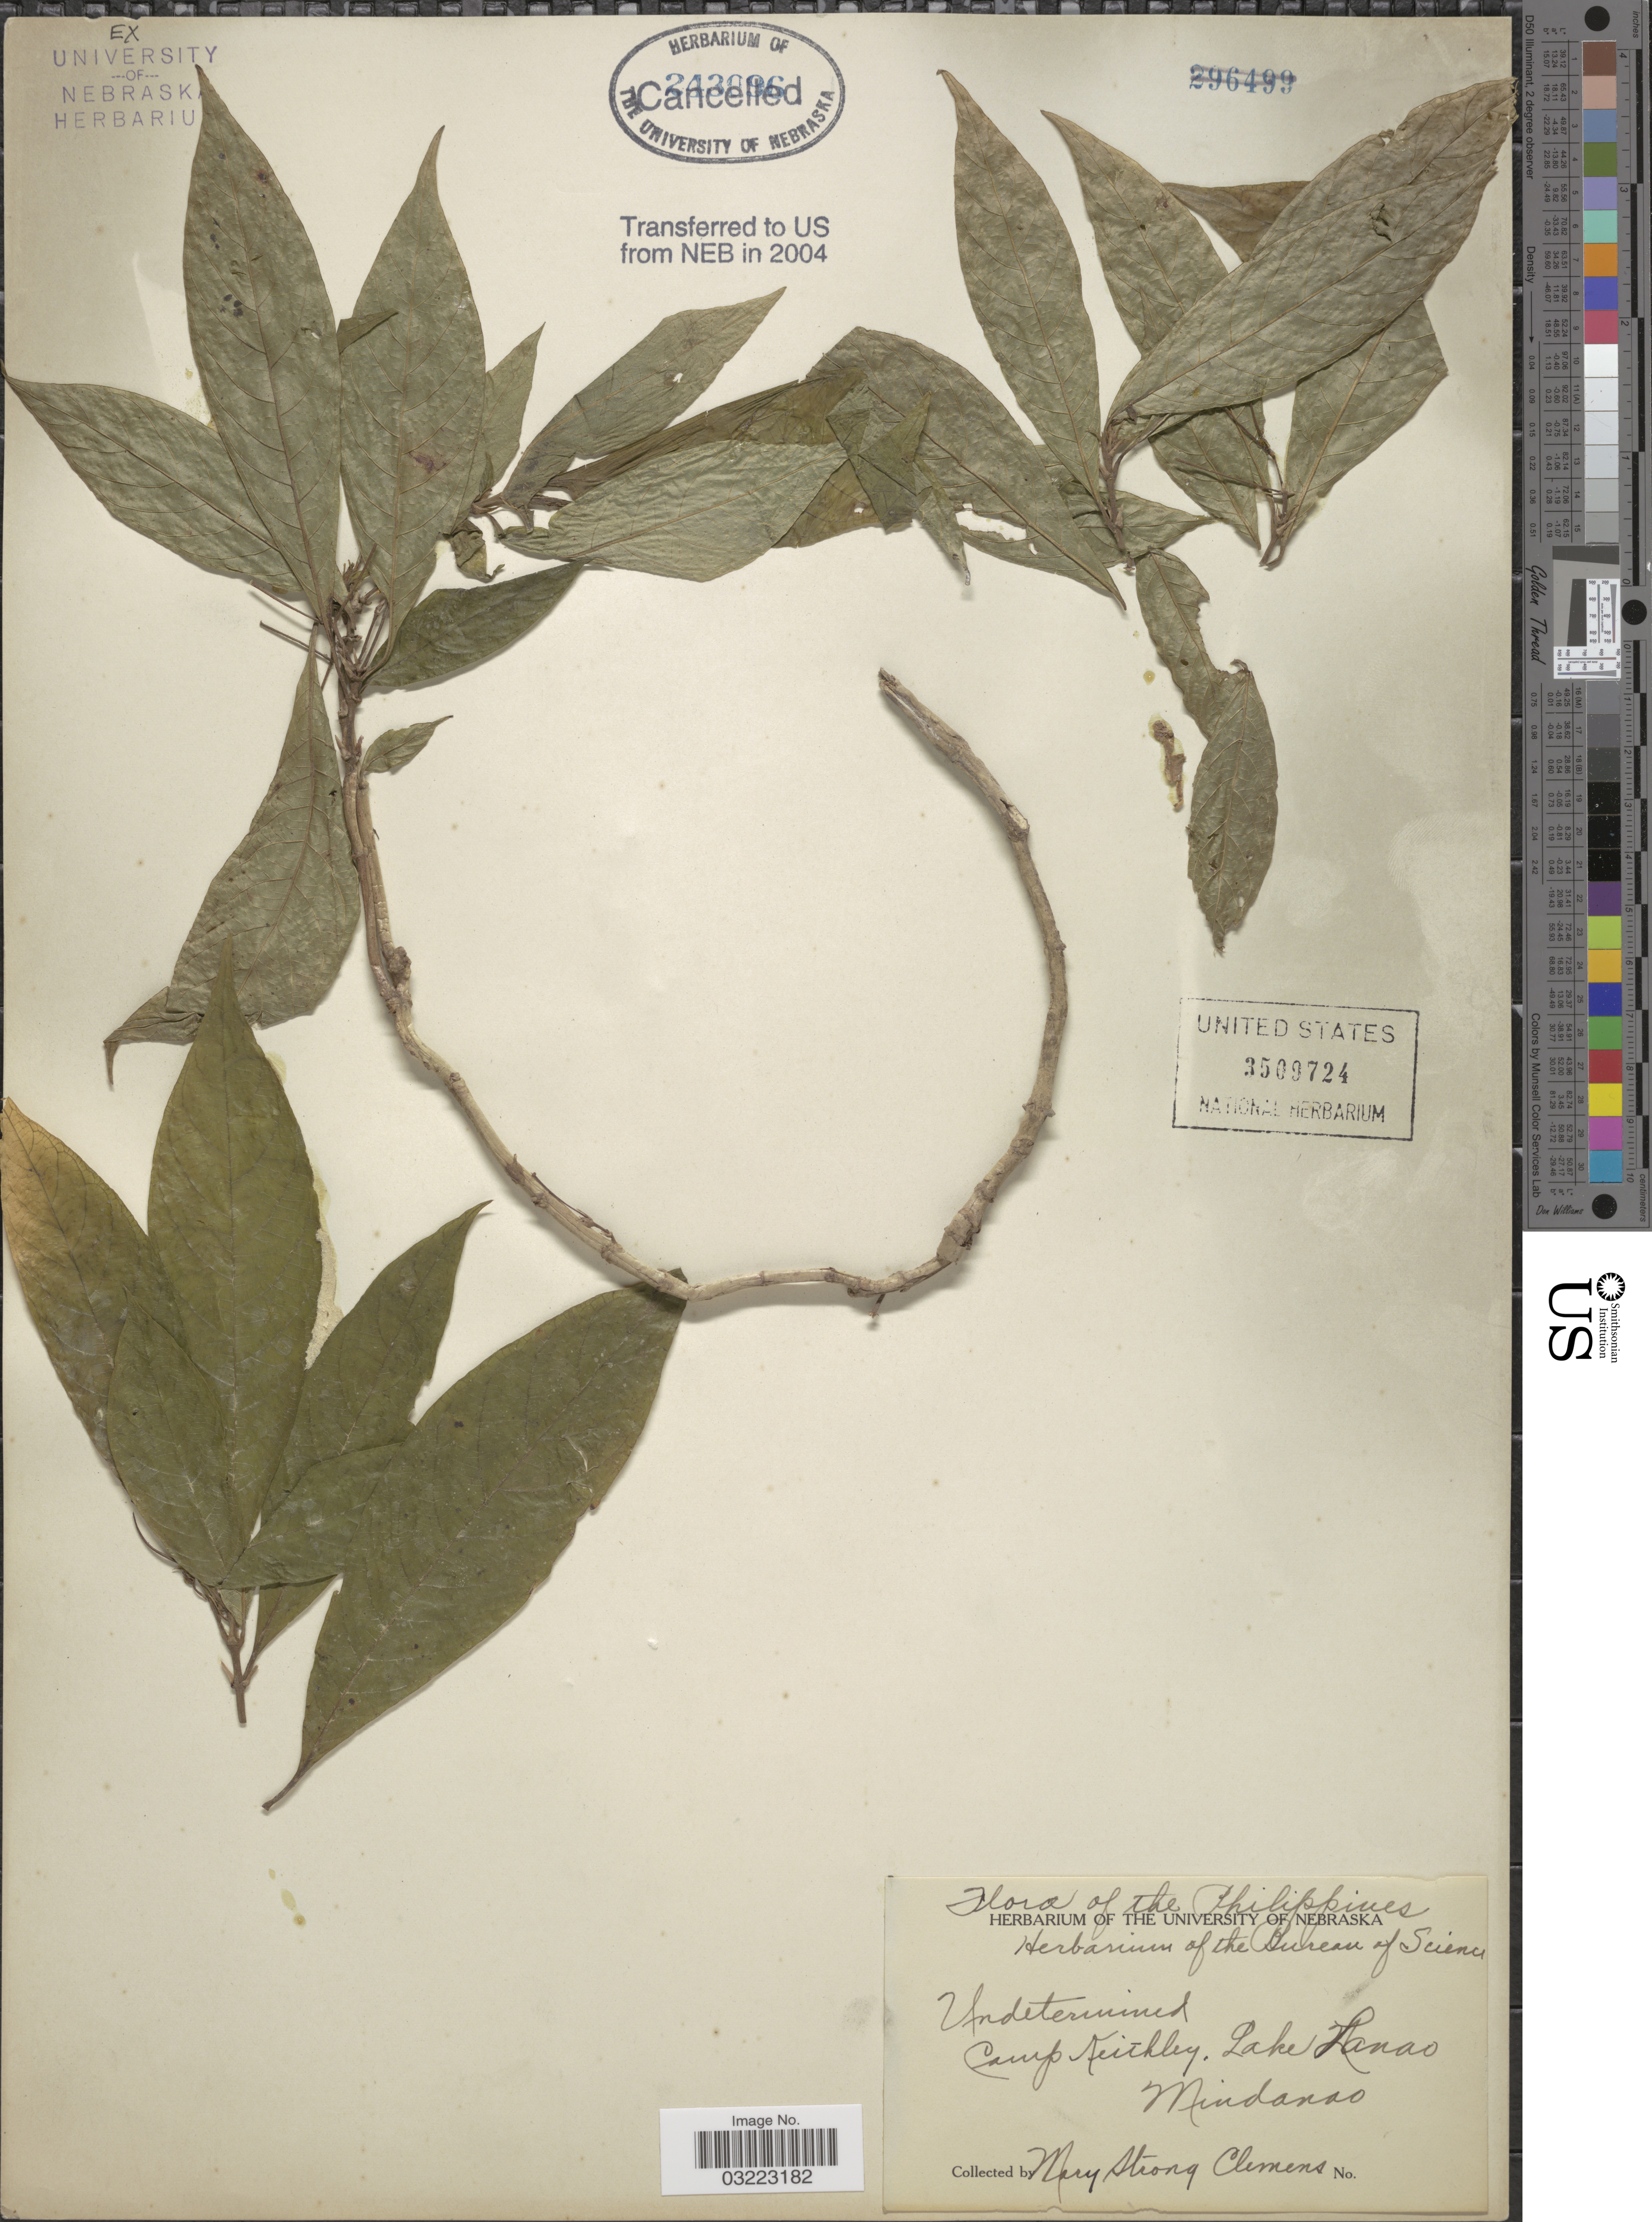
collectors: M. S. Clemens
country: Philippines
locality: Camp Keithley, Lake Lanao. Mindanao.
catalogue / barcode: US 3509724